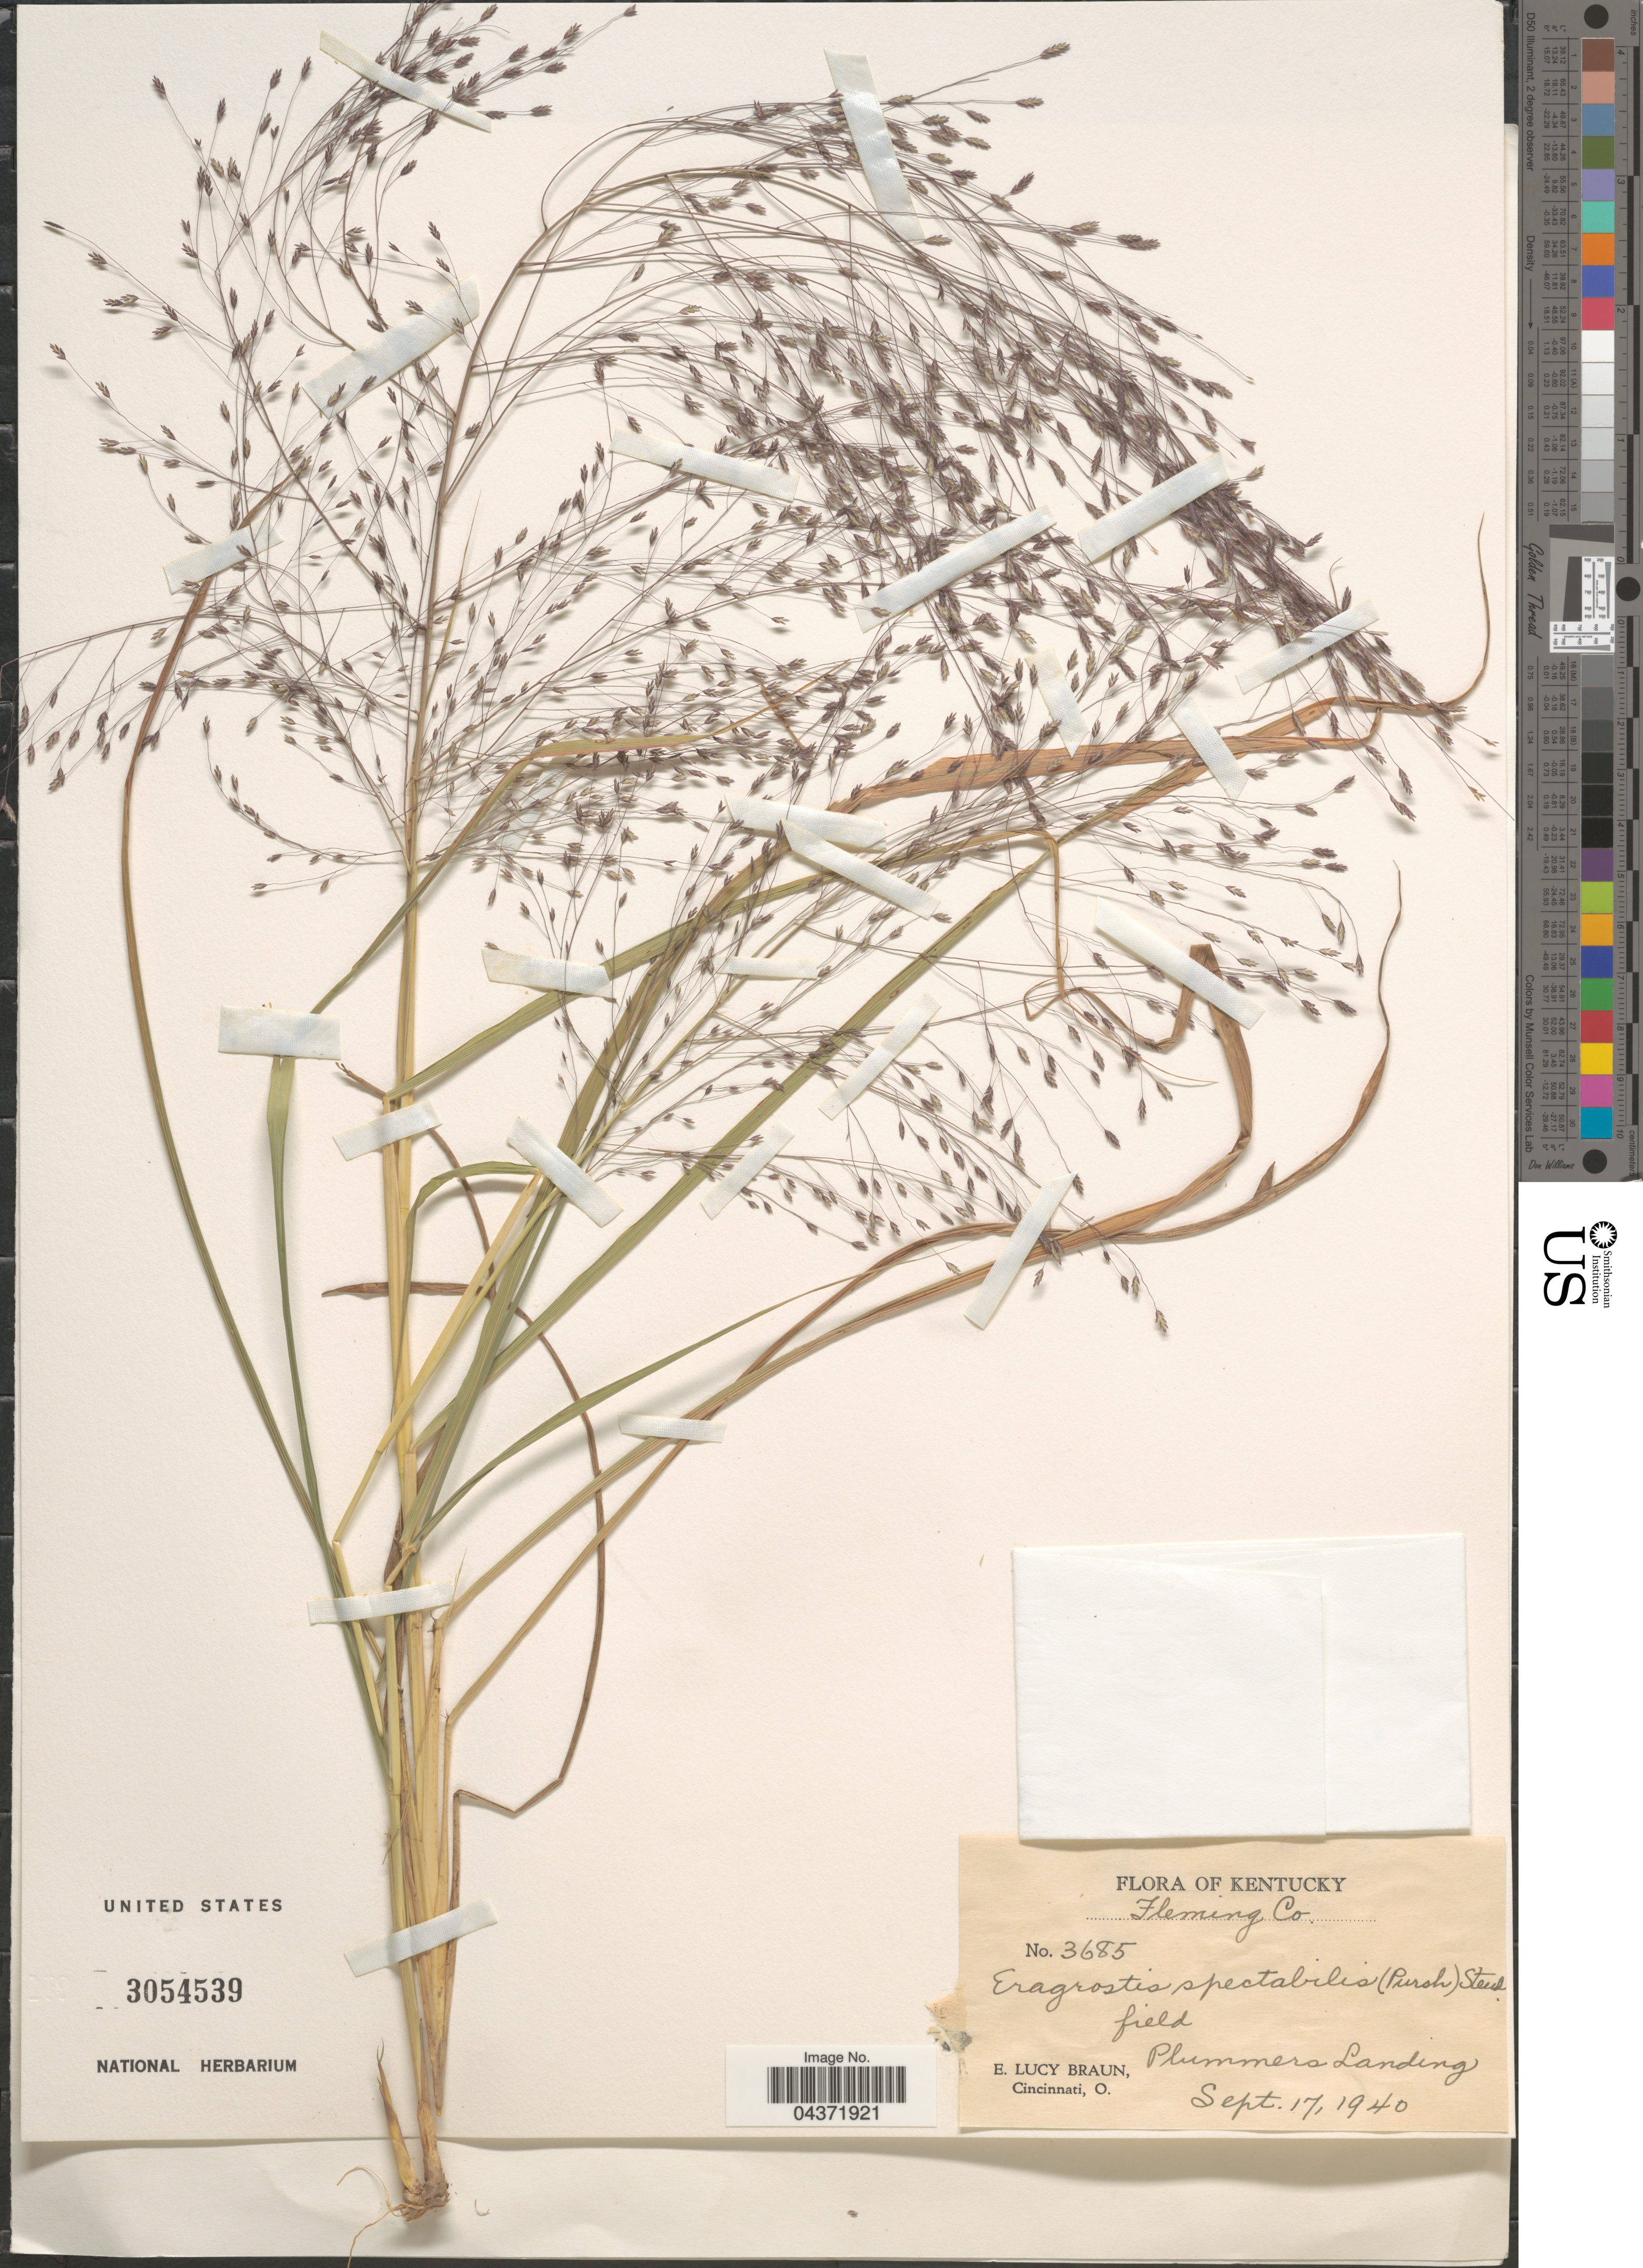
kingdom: Plantae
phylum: Tracheophyta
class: Liliopsida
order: Poales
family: Poaceae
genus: Eragrostis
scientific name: Eragrostis spectabilis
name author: (Pursh) Steud.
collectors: E. L. Braun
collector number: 3685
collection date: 1940-09-17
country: United States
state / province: Kentucky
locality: Fleming Co. Plummers Landing.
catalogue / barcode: US 3054539